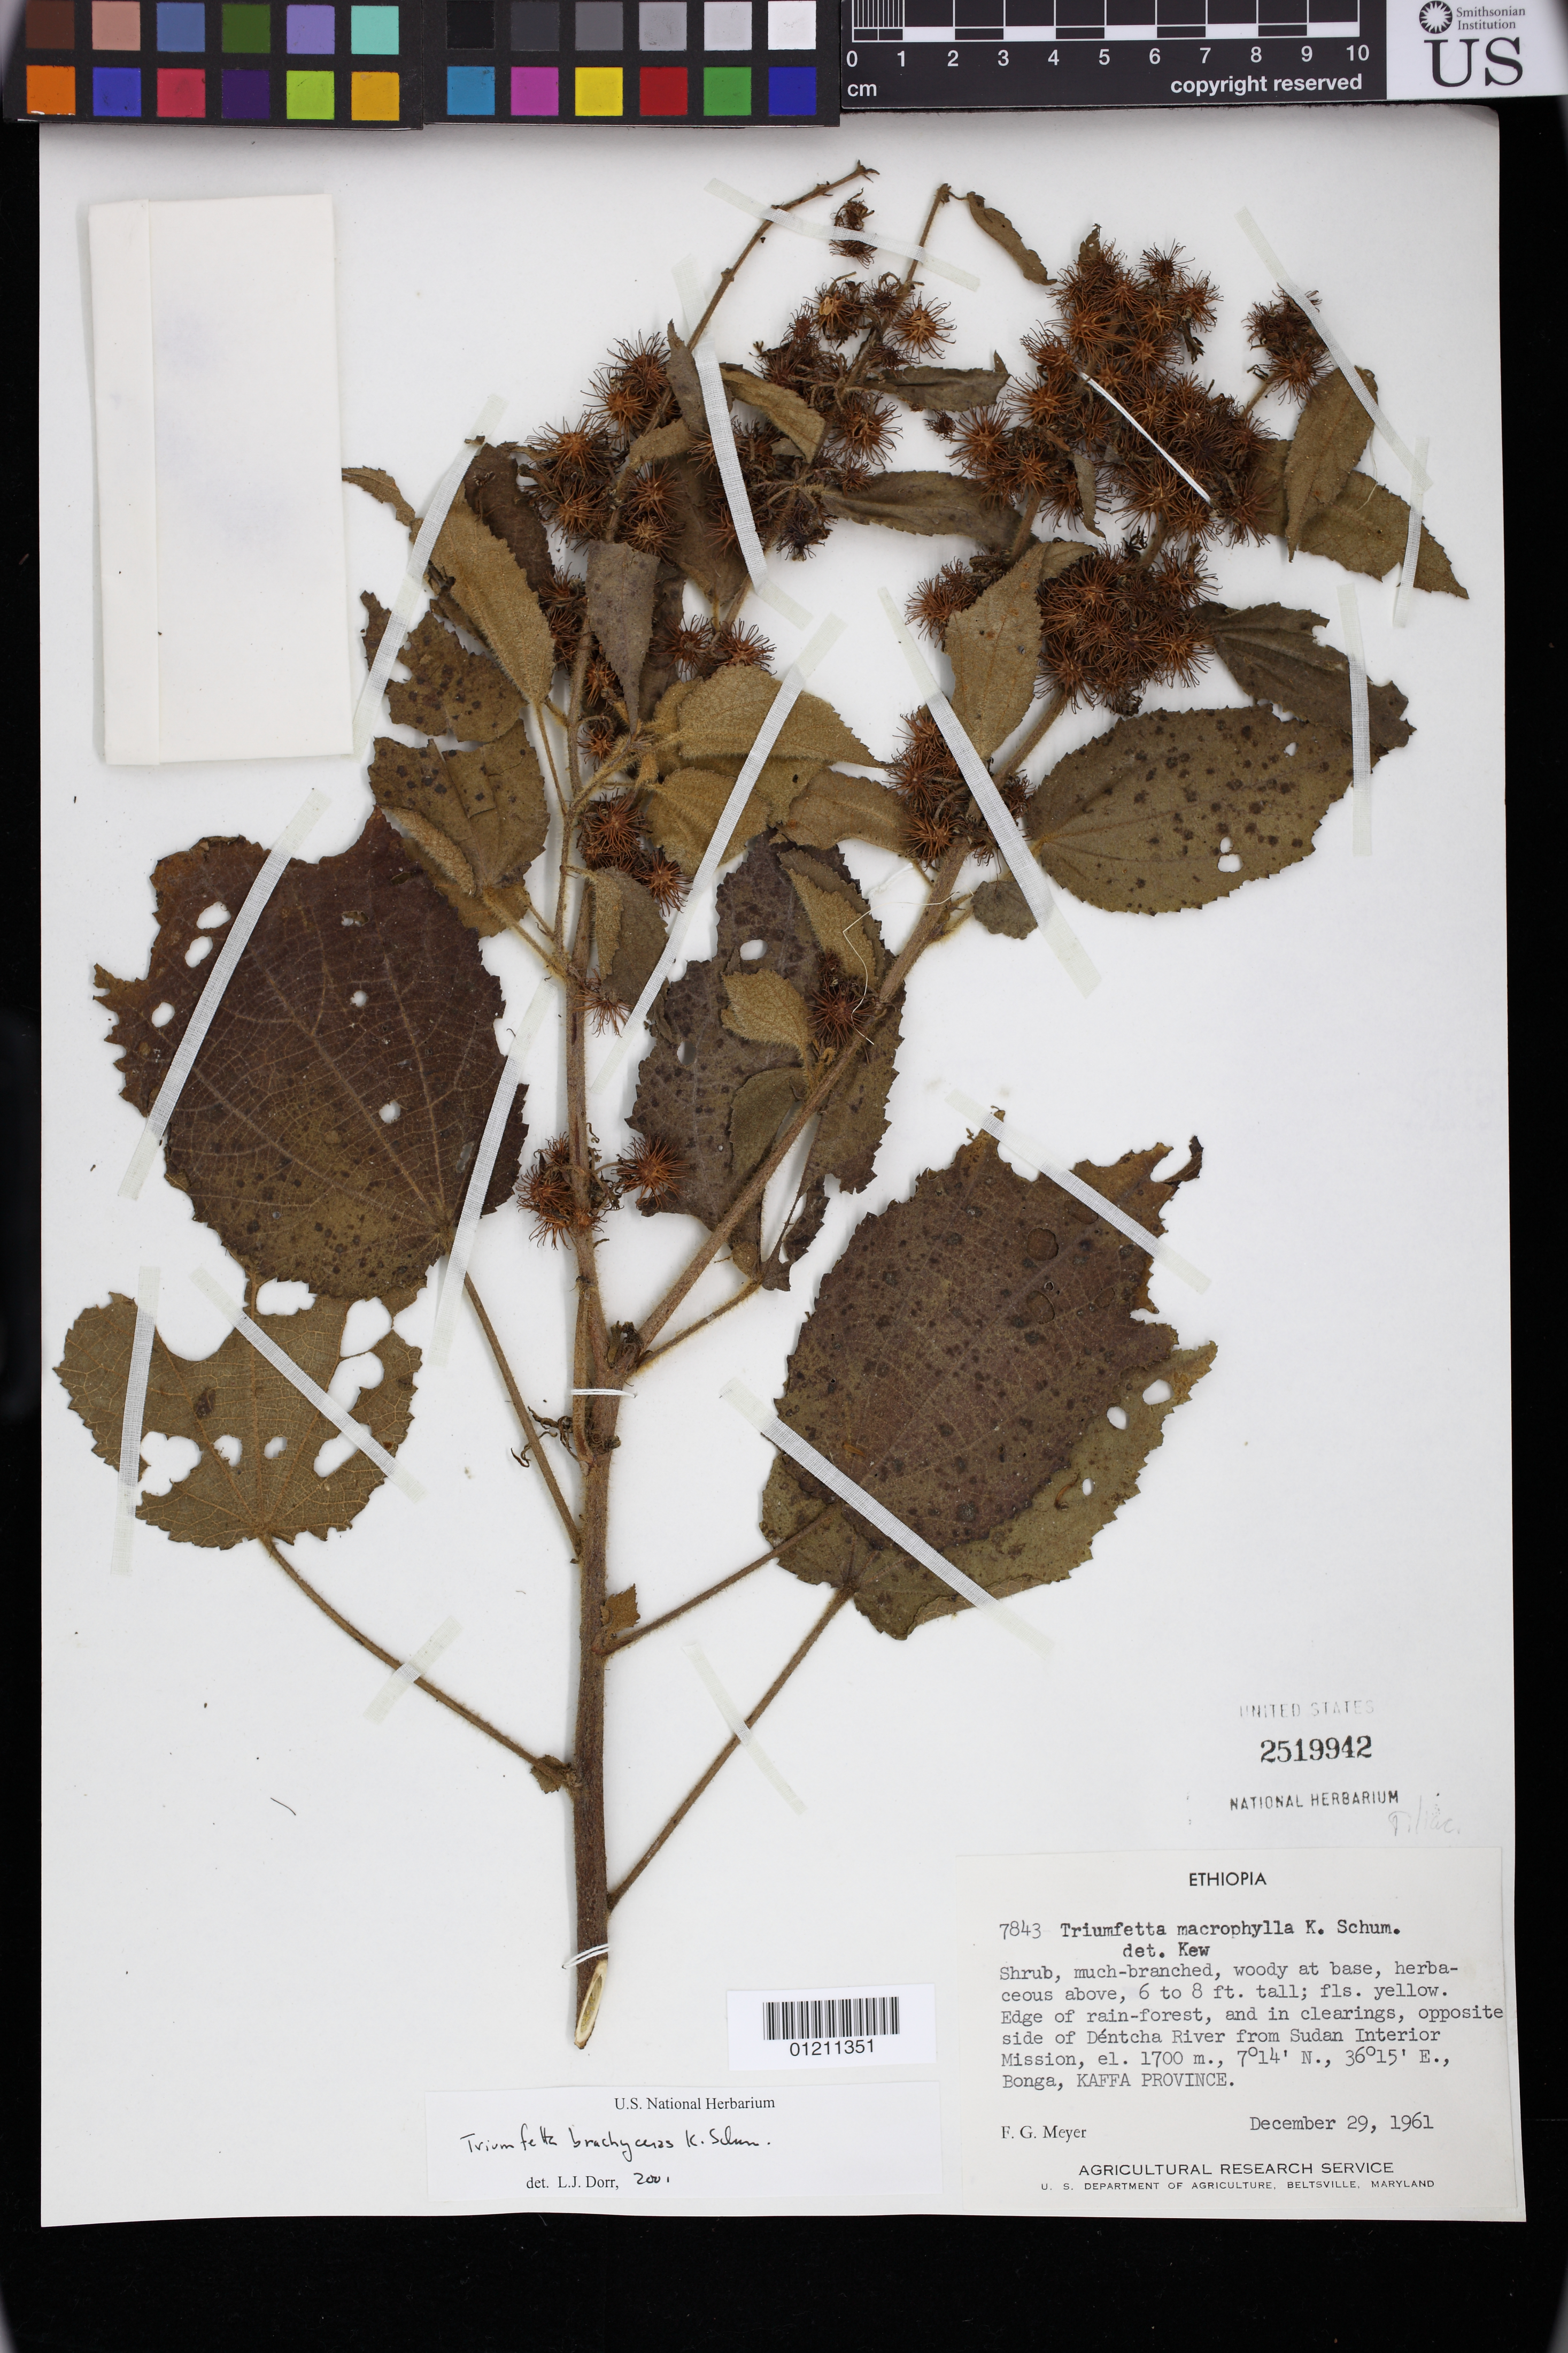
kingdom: Plantae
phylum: Tracheophyta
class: Magnoliopsida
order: Malvales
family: Malvaceae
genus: Triumfetta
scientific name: Triumfetta brachyceras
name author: K. Schum.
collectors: F. G. Meyer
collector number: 7843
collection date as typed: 29 Dec 1961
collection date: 1961-12-29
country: Ethiopia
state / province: Southern Nations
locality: Edge of rain-forest and in clearings, opposite side of Dentcha River from Sudan Interior Mission. Bonga, Kaffa Province.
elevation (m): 1700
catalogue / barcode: US 2519942